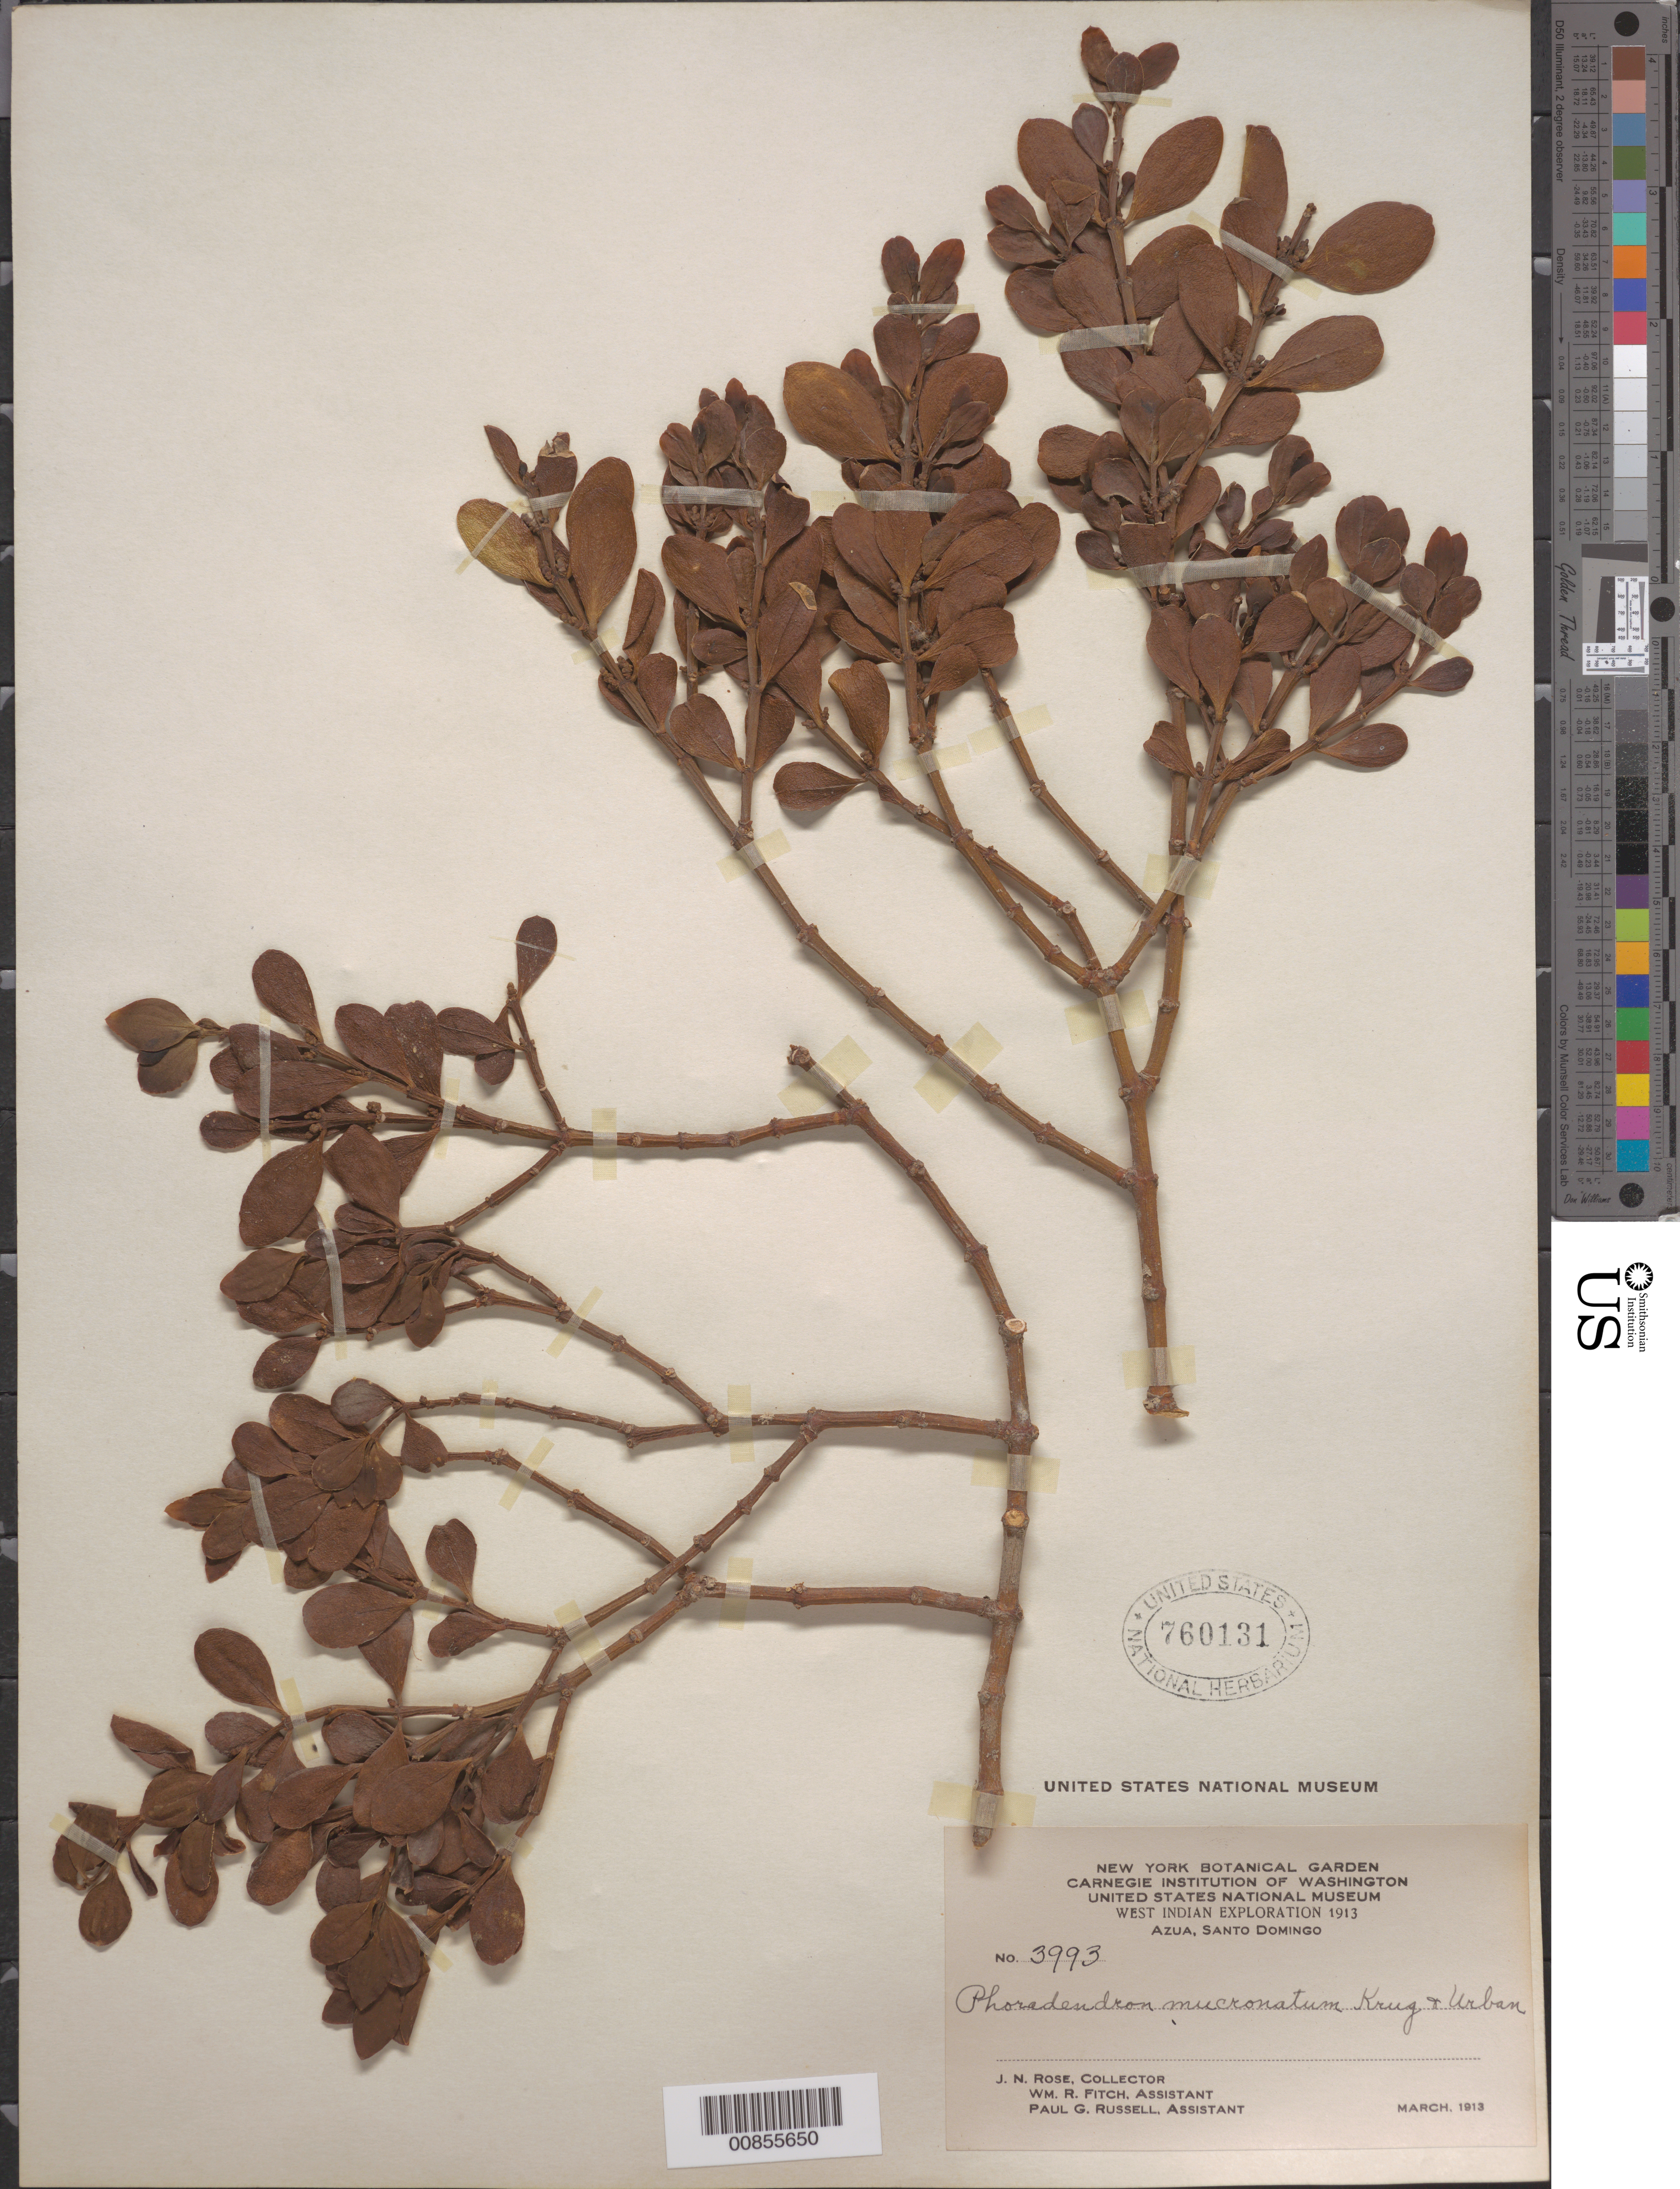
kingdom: Plantae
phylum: Tracheophyta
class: Magnoliopsida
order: Santalales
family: Viscaceae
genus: Phoradendron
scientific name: Phoradendron mucronatum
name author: (DC.) Krug & Urb.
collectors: J. N. Rose, W. R. Fitch & P. G. Russell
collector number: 3993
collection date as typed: Mar 1913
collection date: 1913-03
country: Dominican Republic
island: Hispaniola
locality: Azua, Santo Domingo.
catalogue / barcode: US 760131